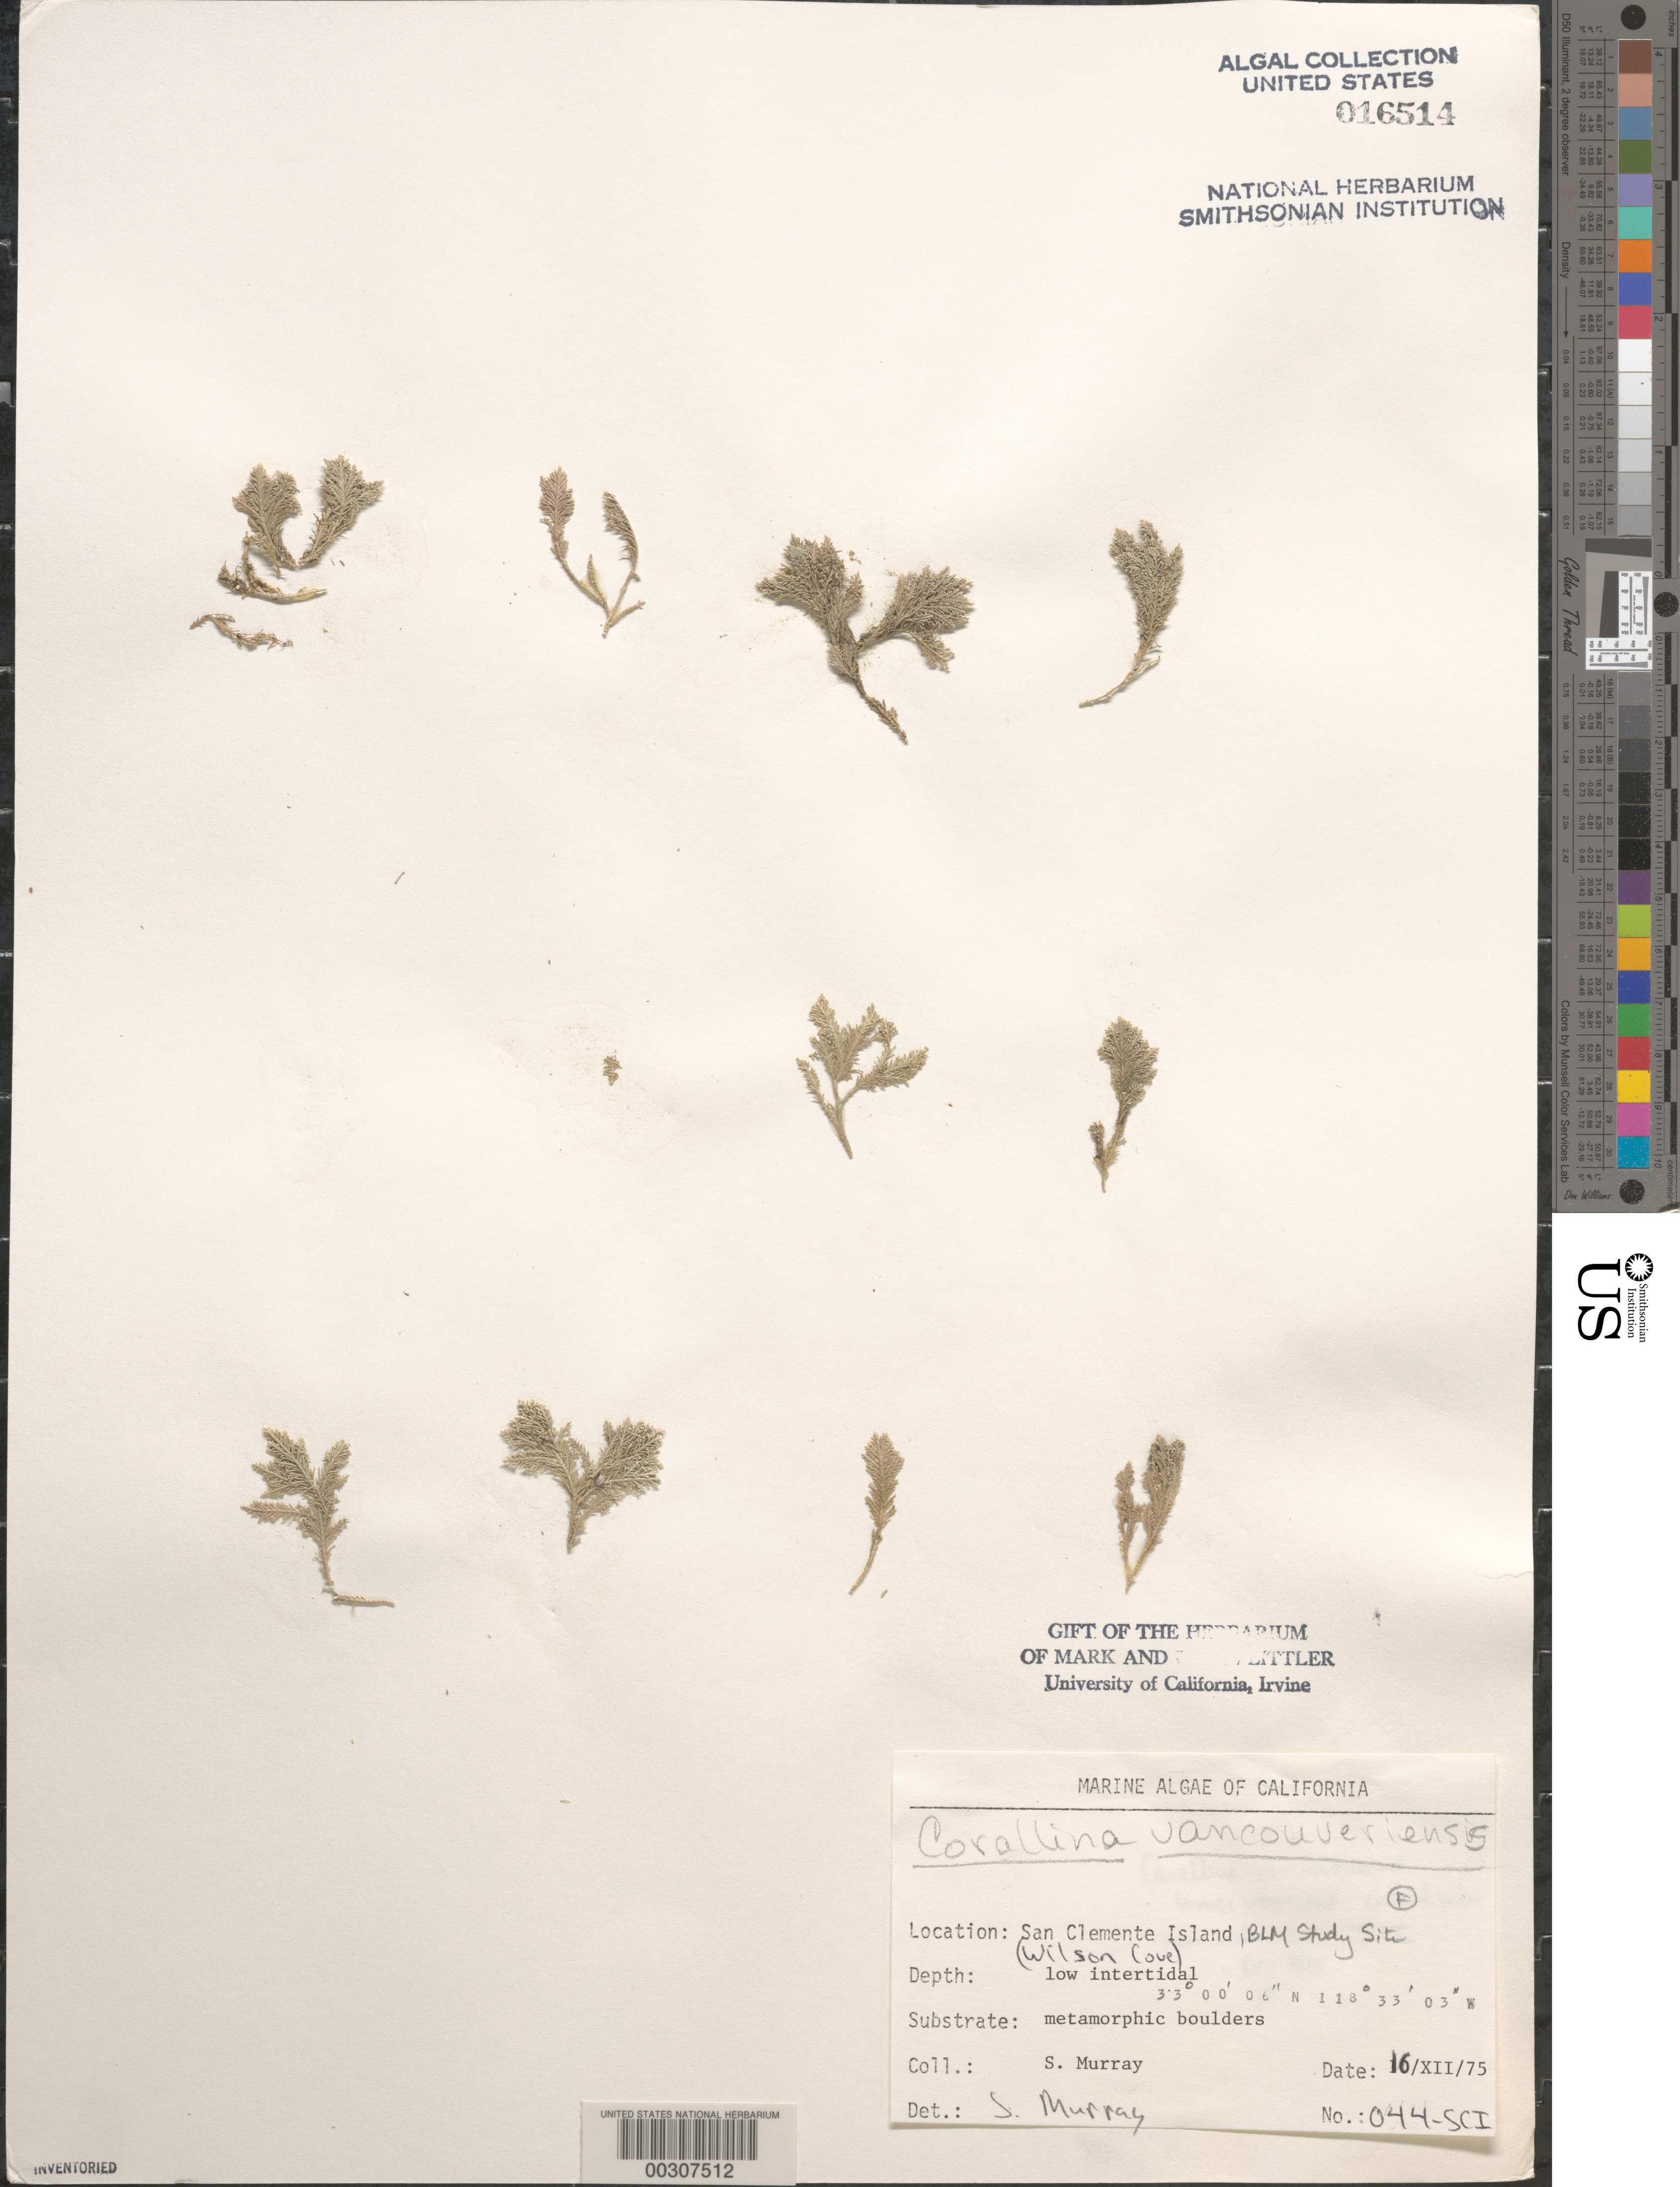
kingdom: Plantae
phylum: Rhodophyta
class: Florideophyceae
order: Corallinales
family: Corallinaceae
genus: Corallina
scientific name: Corallina vancouveriensis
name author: Yendo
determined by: Murray, S. N.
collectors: S. N. Murray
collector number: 044-SCI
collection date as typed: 16 Dec 1975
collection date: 1975-12-16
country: United States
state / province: California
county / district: Los Angeles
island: San Clemente Island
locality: Wilson Cove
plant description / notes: BLM-SOCALBIGHT Rocky Intertidal Survey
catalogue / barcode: US 16514